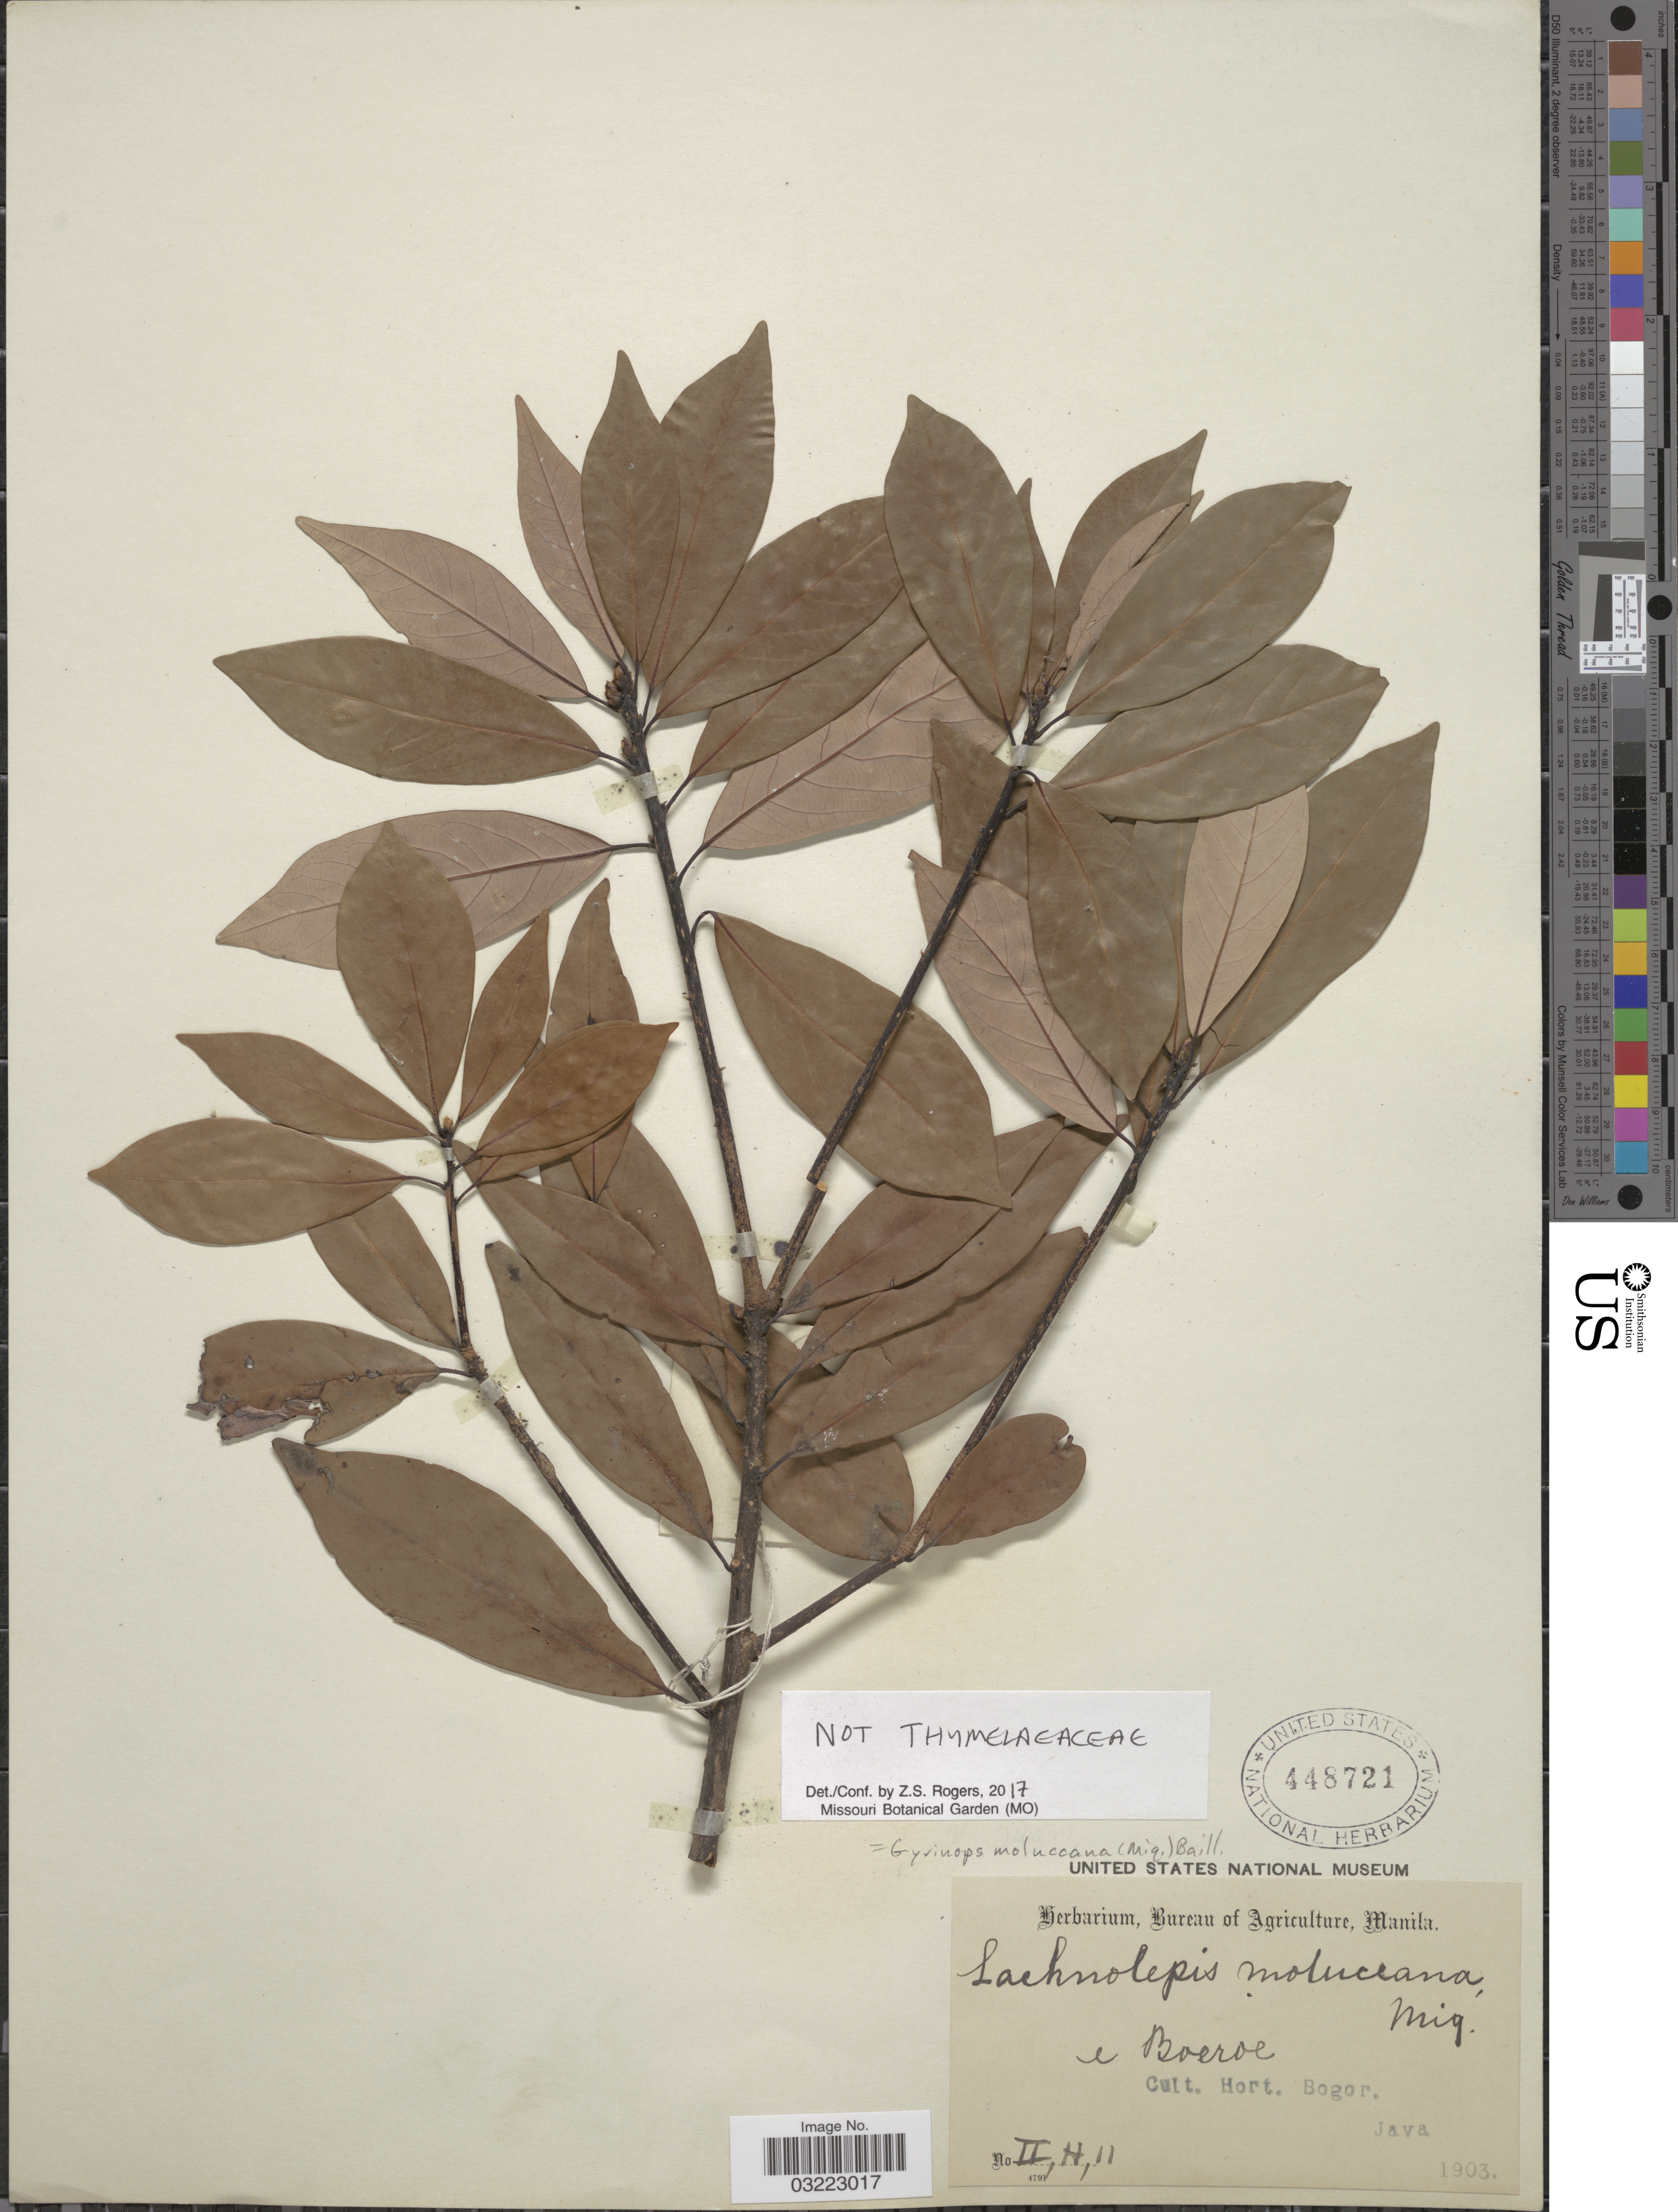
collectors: ex Herb. Bur. Agric. Manila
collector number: II. H, 11.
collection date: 1903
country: Indonesia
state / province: Java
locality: E Boeroe. [unsure placement] Cult. Hort. Bogor.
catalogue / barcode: US 448721